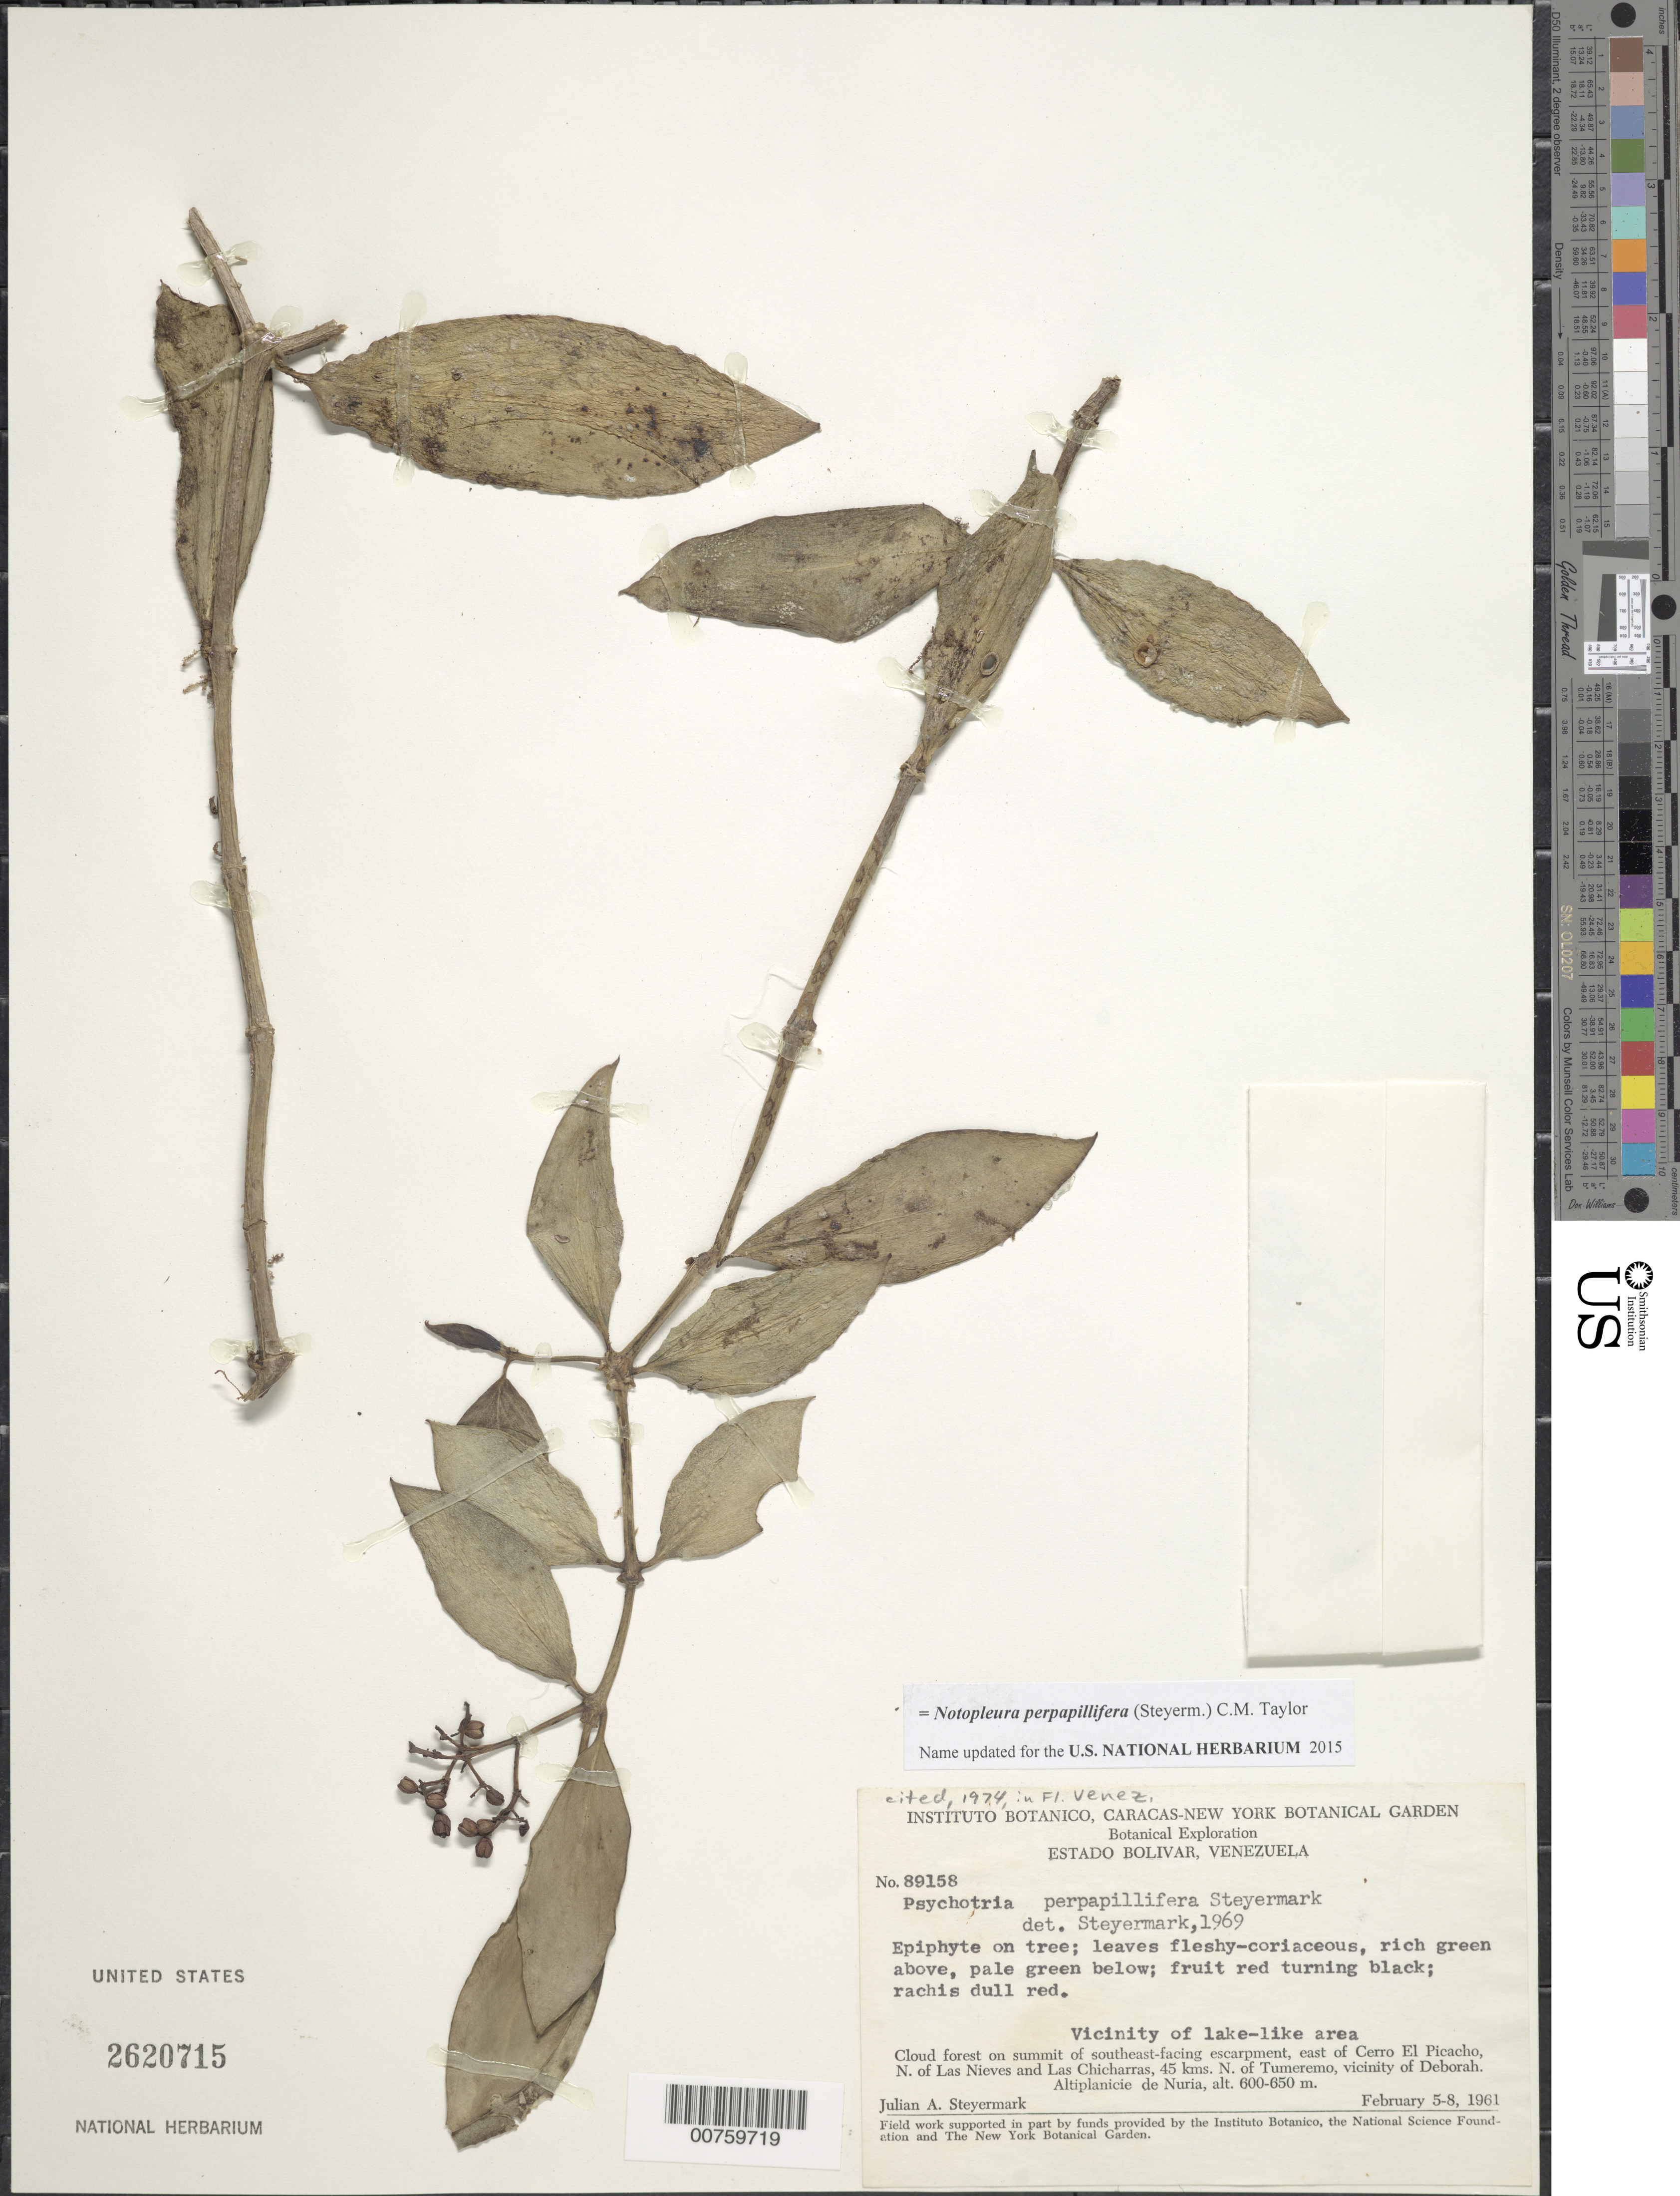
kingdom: Plantae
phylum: Tracheophyta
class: Magnoliopsida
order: Gentianales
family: Rubiaceae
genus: Psychotria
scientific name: Psychotria perpapillifera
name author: Steyerm.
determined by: Steyermark, Julian A., (VEN)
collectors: J. Steyermark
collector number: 89158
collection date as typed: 5-Feb-61 to 8-Feb-61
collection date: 1961-02-05/1961-02-08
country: Venezuela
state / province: Bolívar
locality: Cerro El Picacho, E of, N of Las Nieves & Las Chicharras, 45 km N of Tumeremo; vic of Deborah; Altiplanicie de Nuria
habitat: Cloud forest on summit of southeast-facing escarpment, vic. lake-like area; on tree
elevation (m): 600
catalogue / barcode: US 2620715